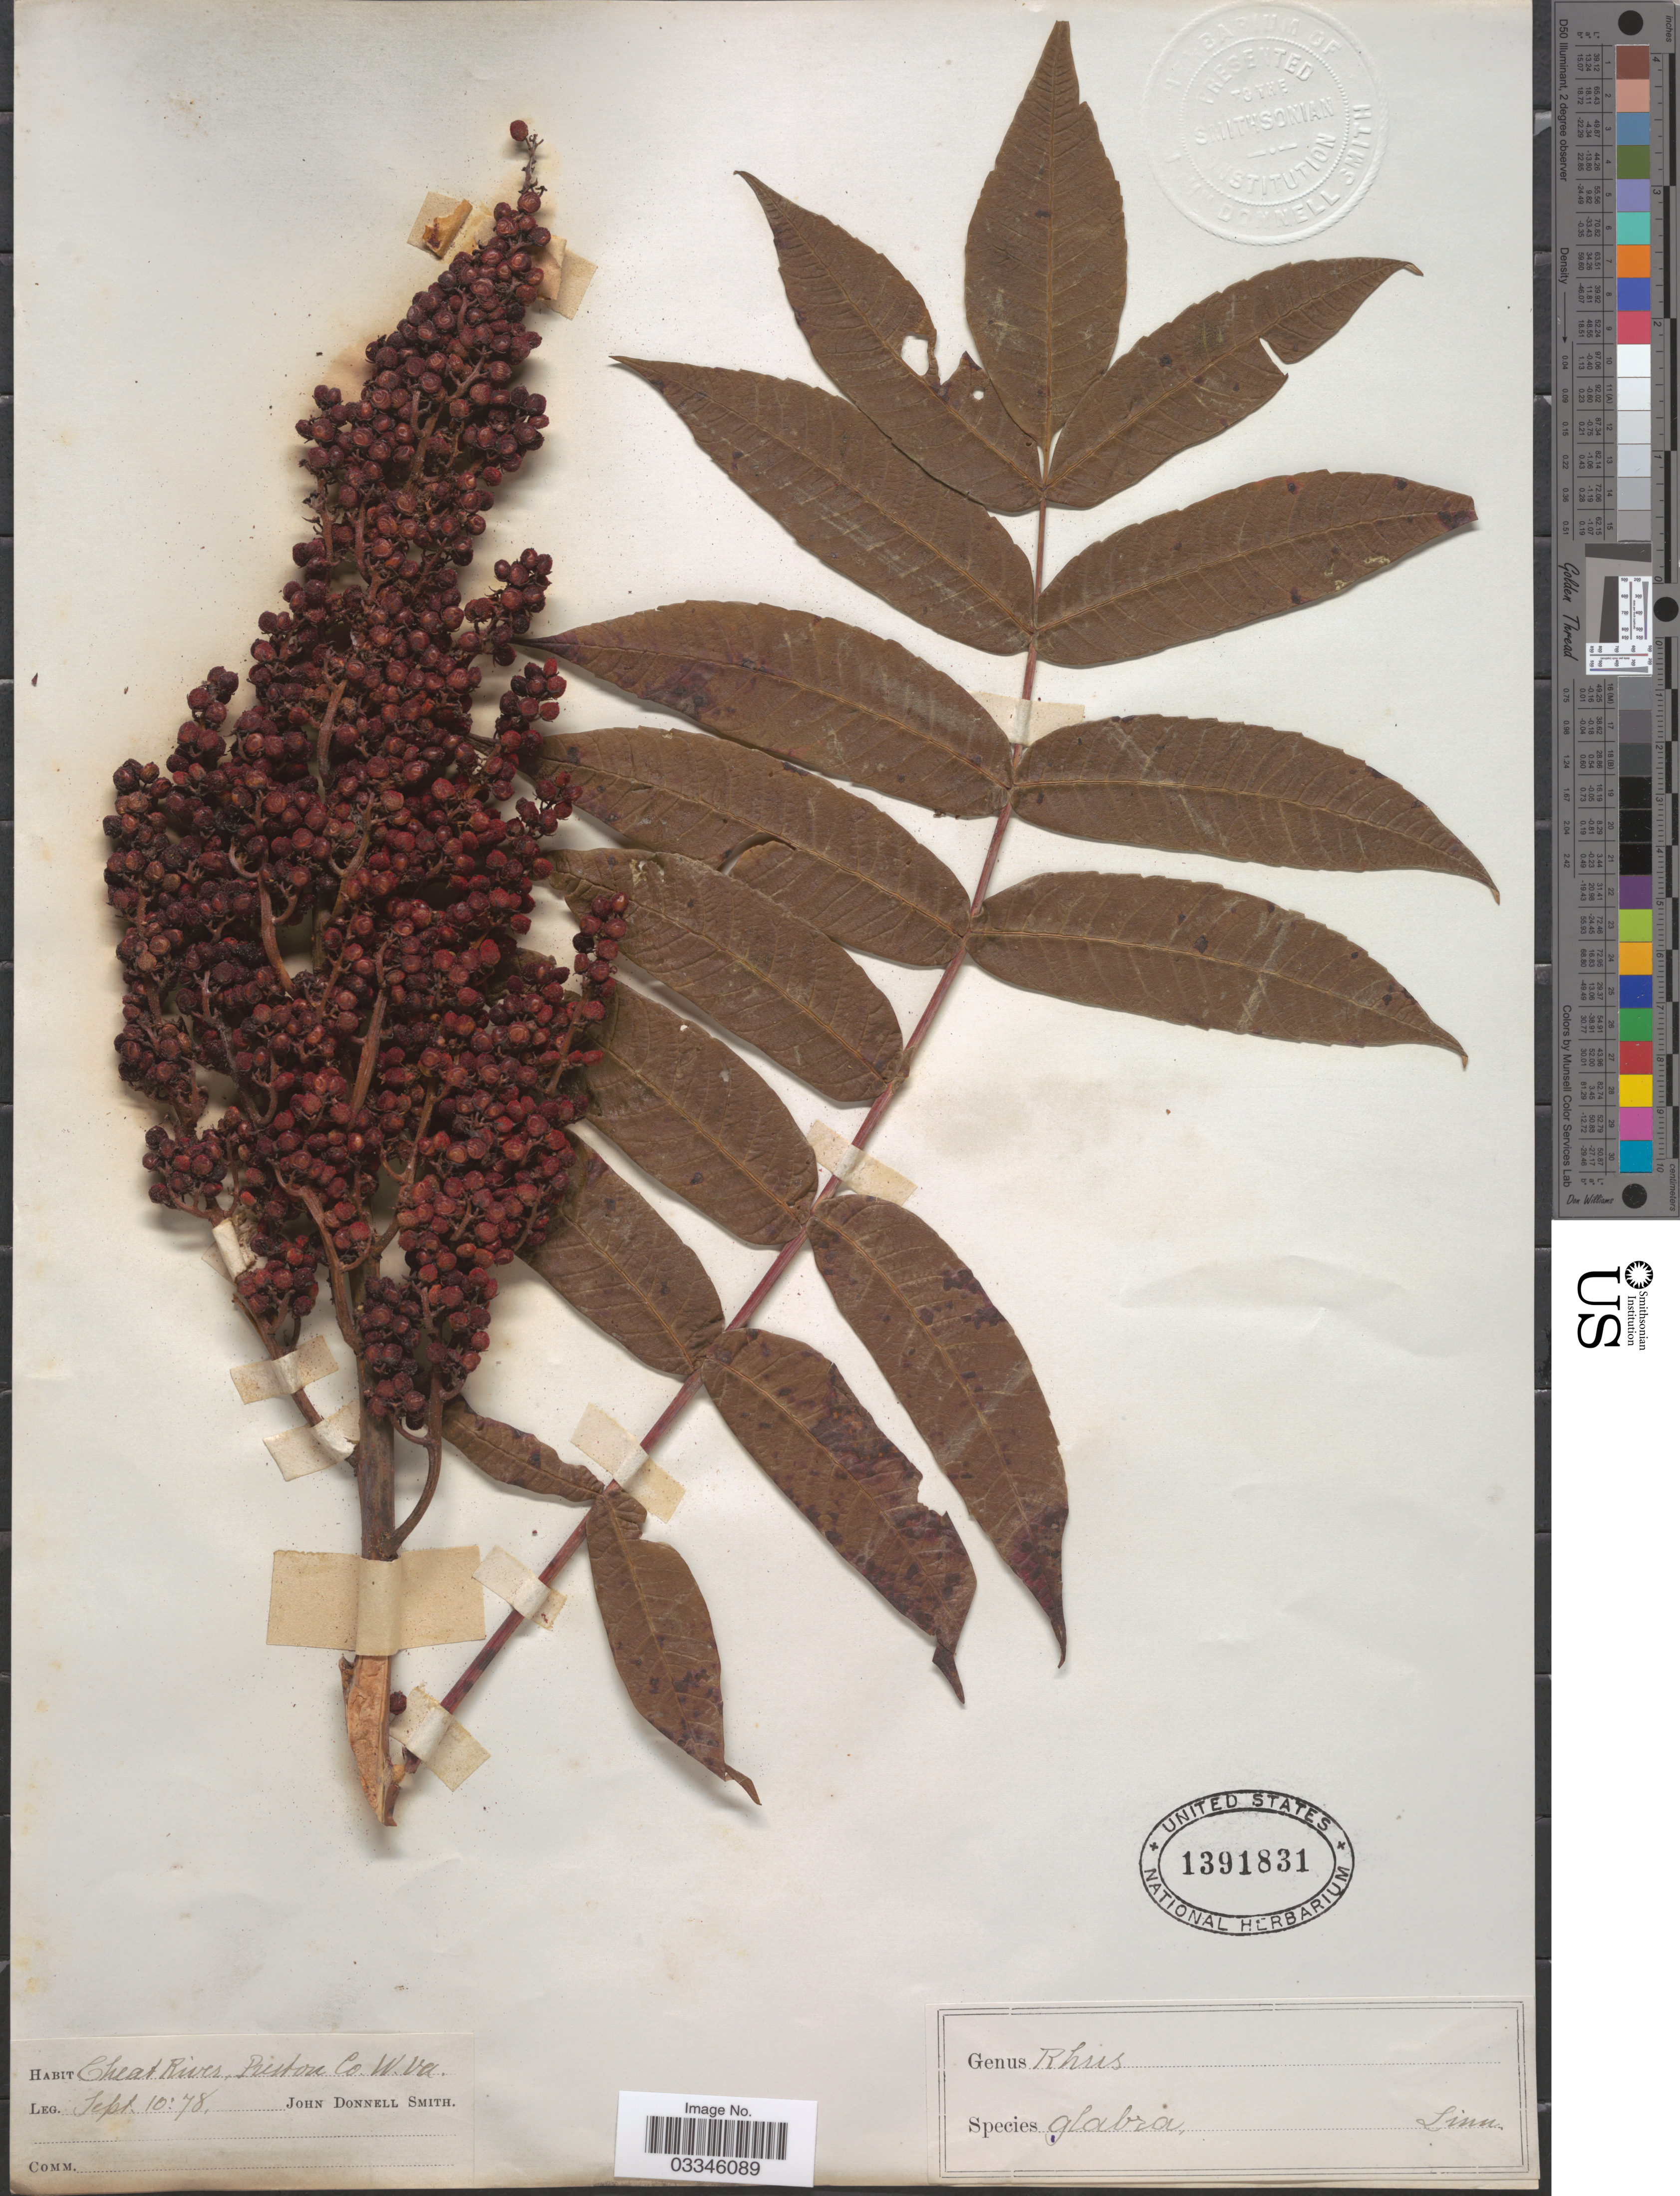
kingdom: Plantae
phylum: Tracheophyta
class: Magnoliopsida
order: Sapindales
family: Anacardiaceae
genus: Rhus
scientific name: Rhus glabra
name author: L.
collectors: J. Donnell Smith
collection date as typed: Transcribed d/m/y: 10/9/78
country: United States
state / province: West Virginia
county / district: Preston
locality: Cheat River, Preston Co.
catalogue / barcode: US 1391831